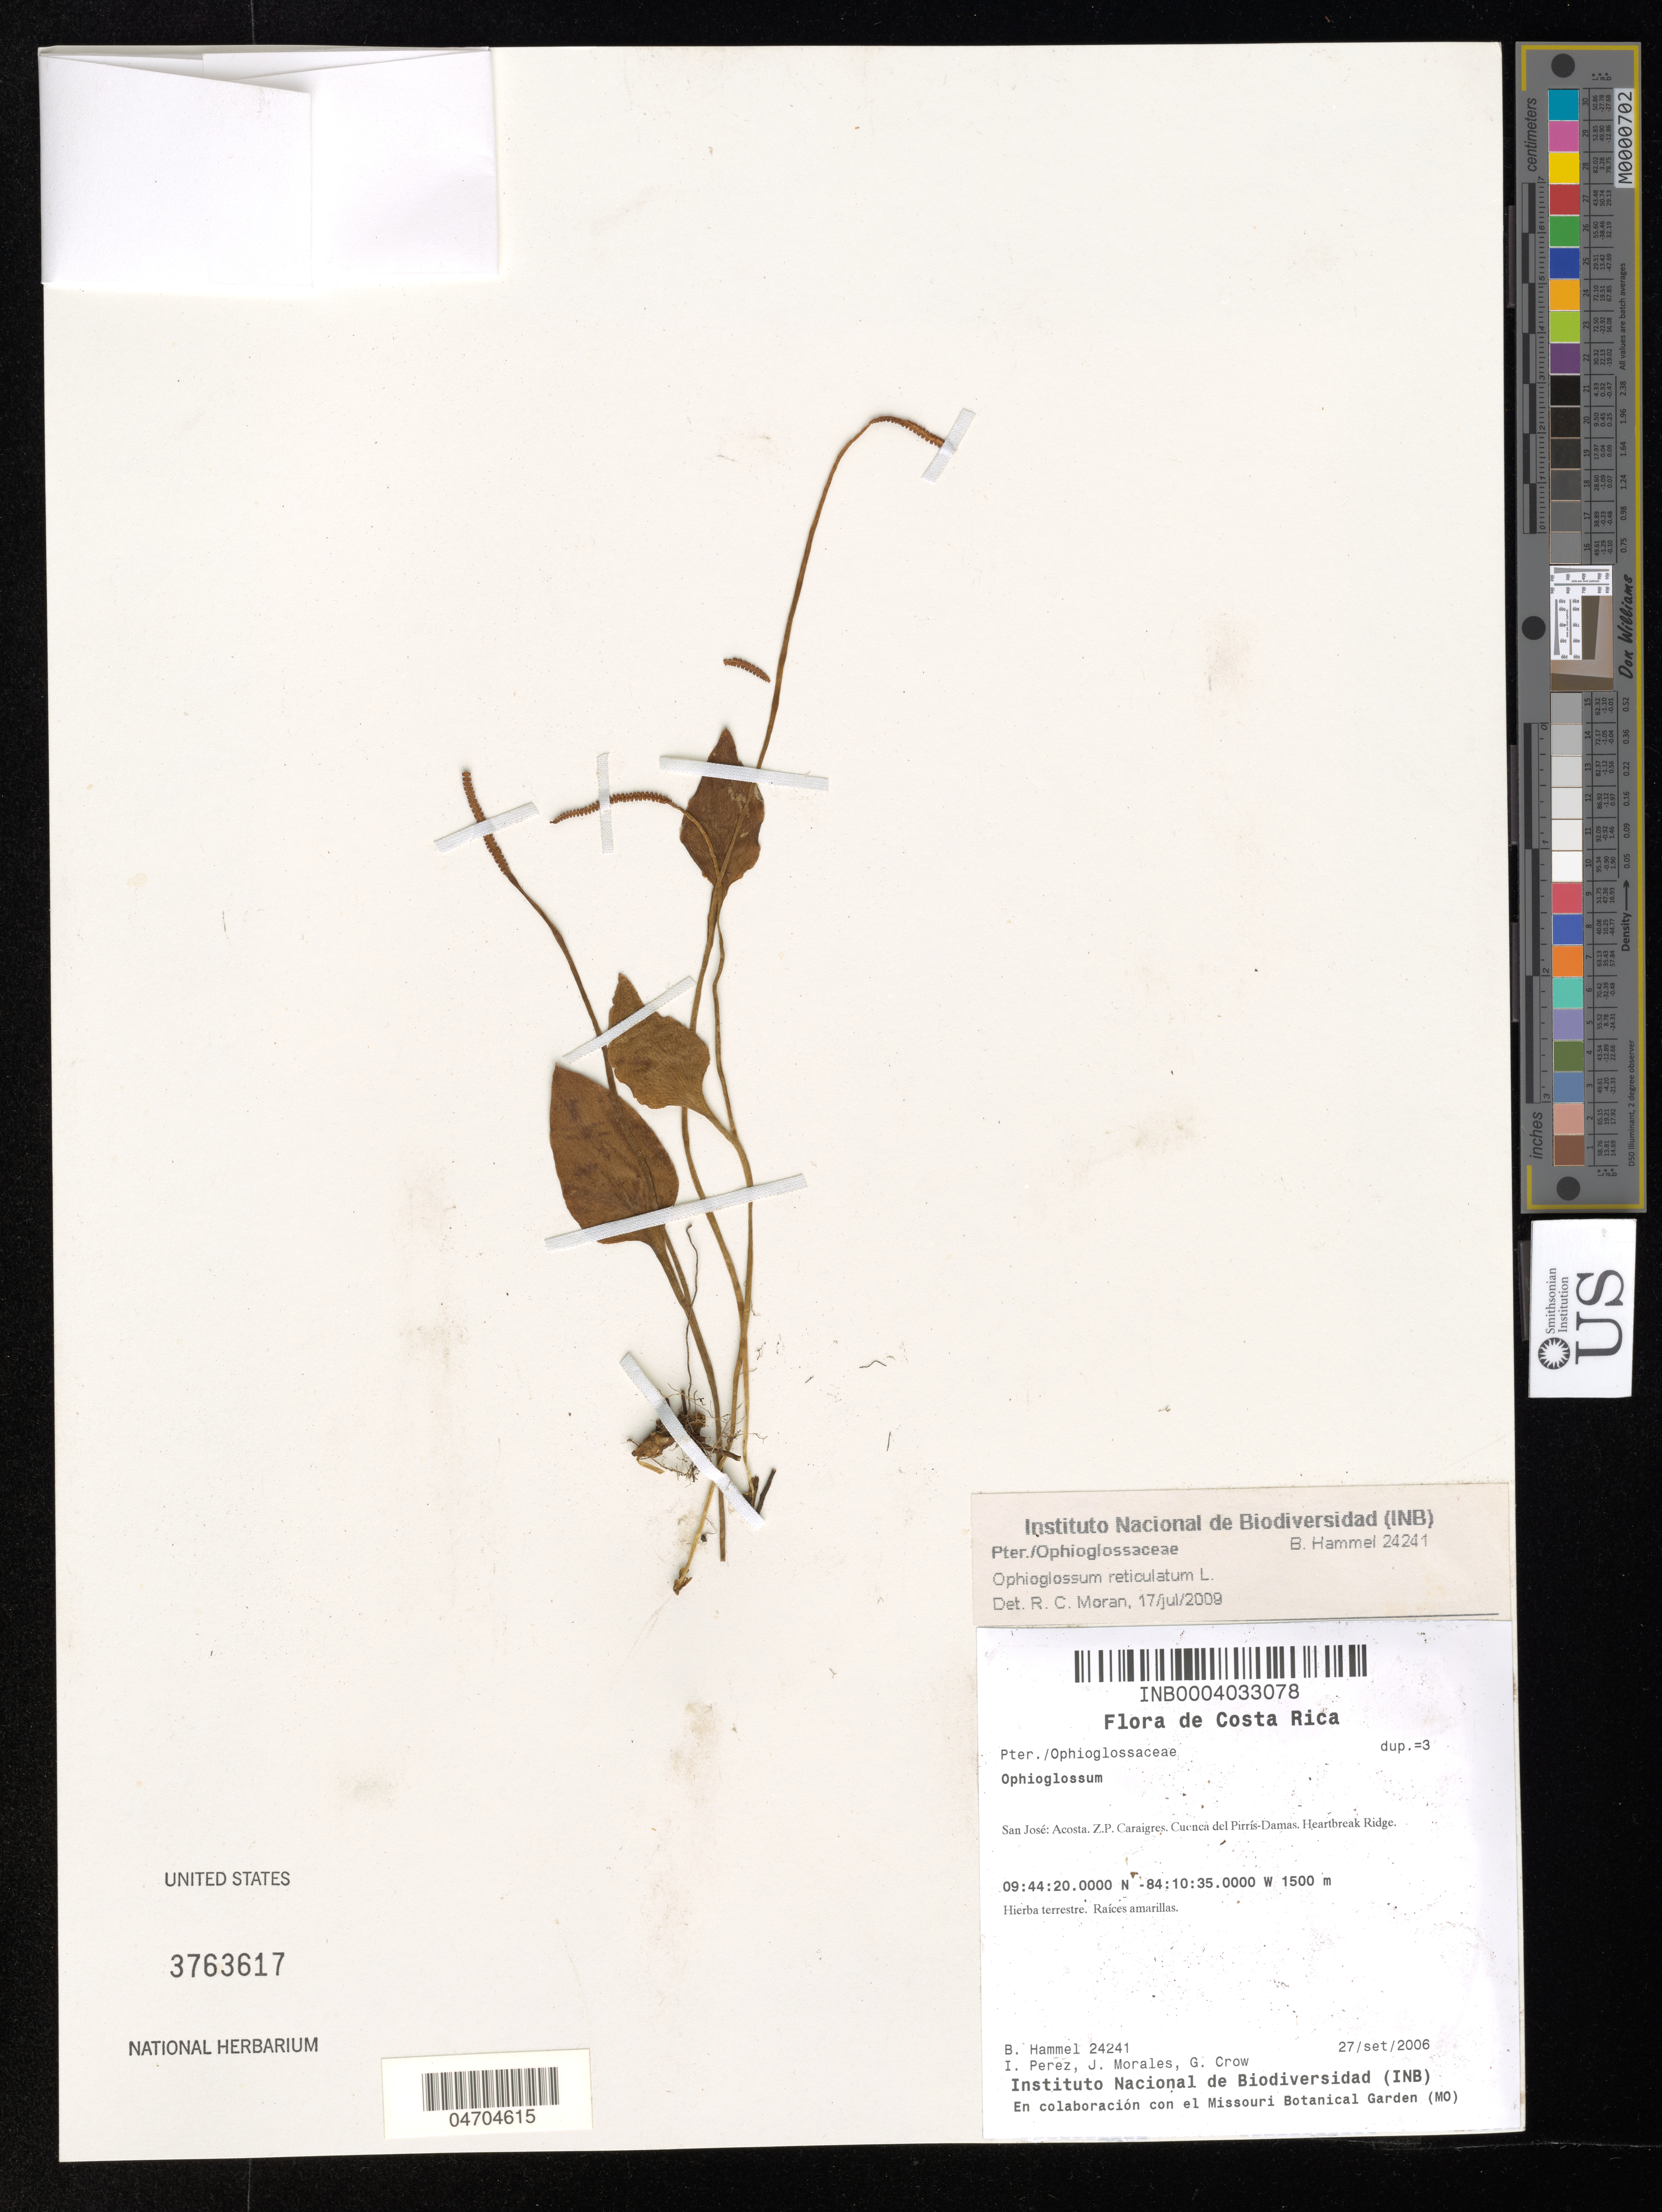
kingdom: Plantae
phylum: Tracheophyta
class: Polypodiopsida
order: Ophioglossales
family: Ophioglossaceae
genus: Ophioglossum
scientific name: Ophioglossum reticulatum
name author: L.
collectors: B. Hammel, I. Perez, J. Morales & G. Crow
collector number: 24241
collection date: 2006-09-27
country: Costa Rica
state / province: San José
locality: Acosta. Z. P. Caraigres. Cuenca del Pirrís-Damas. Heartbreak Ridge.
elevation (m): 1500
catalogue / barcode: US 3763617